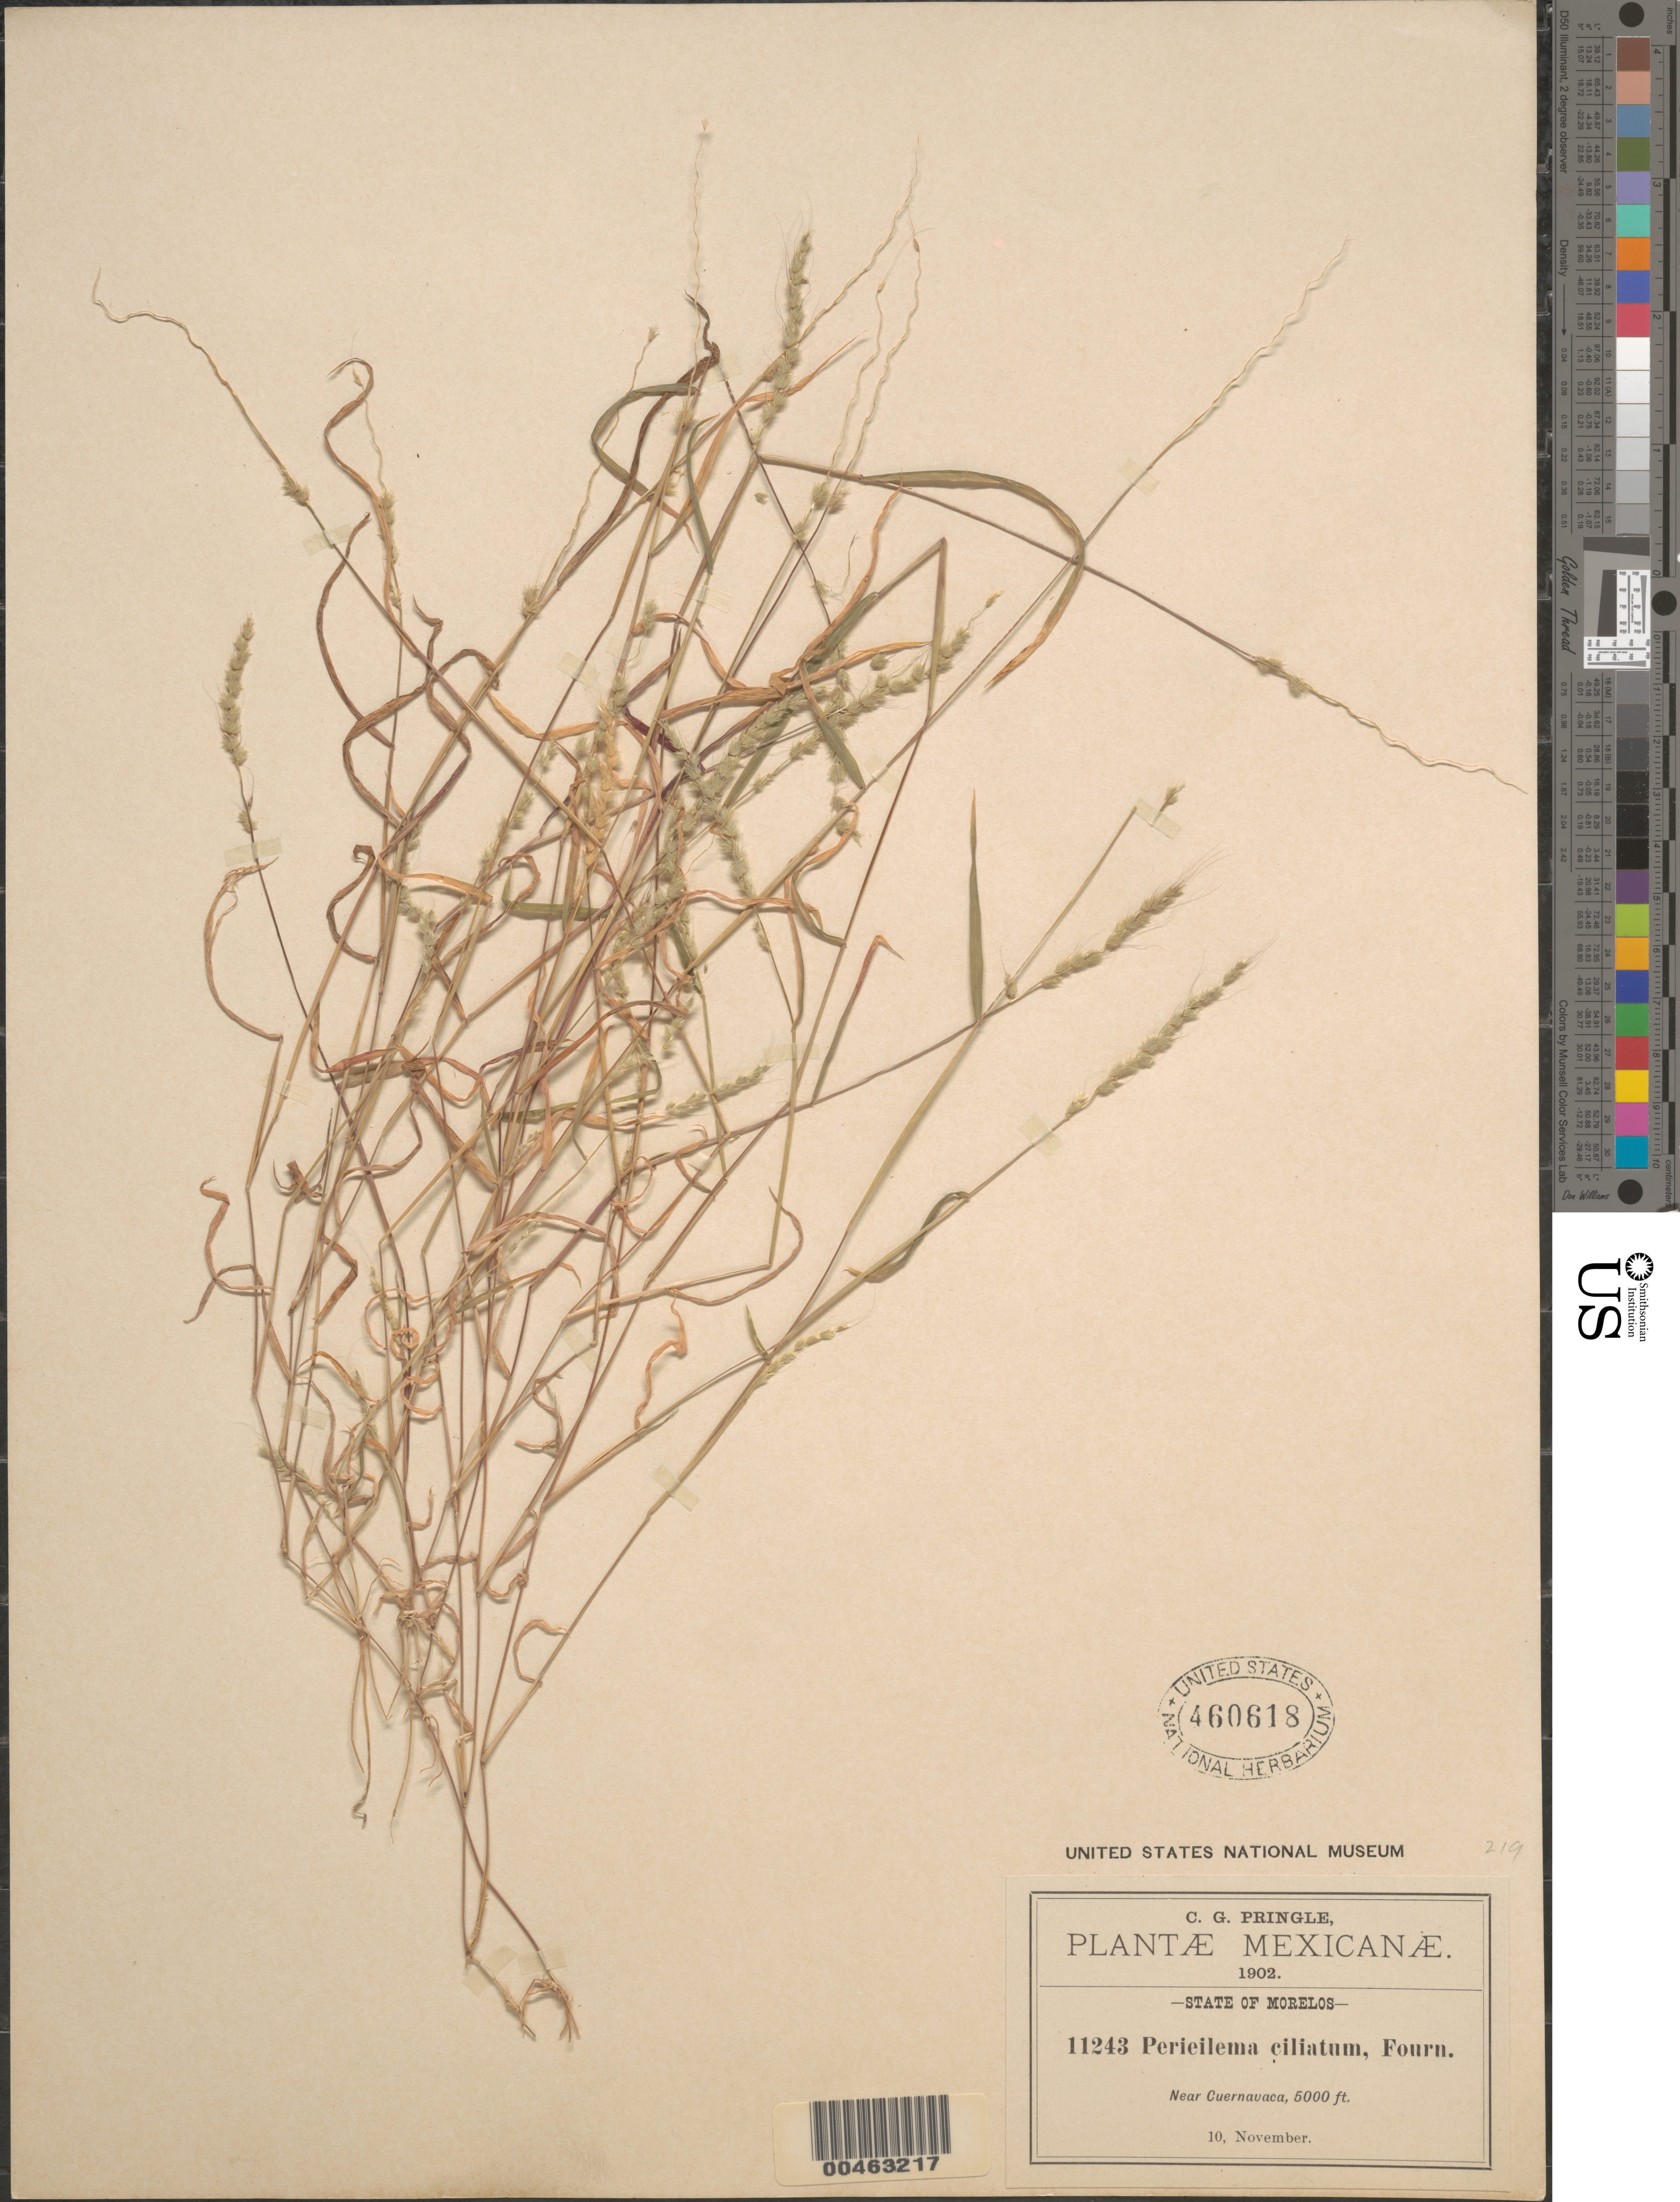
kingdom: Plantae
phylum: Tracheophyta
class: Liliopsida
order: Poales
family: Poaceae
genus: Pereilema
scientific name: Pereilema ciliatum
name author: E. Fourn.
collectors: C. G. Pringle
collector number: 11243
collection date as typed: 10 Nov 1902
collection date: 1902-11-10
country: Mexico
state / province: Morelos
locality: Near Cuernavaca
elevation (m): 1524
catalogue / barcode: US 460618